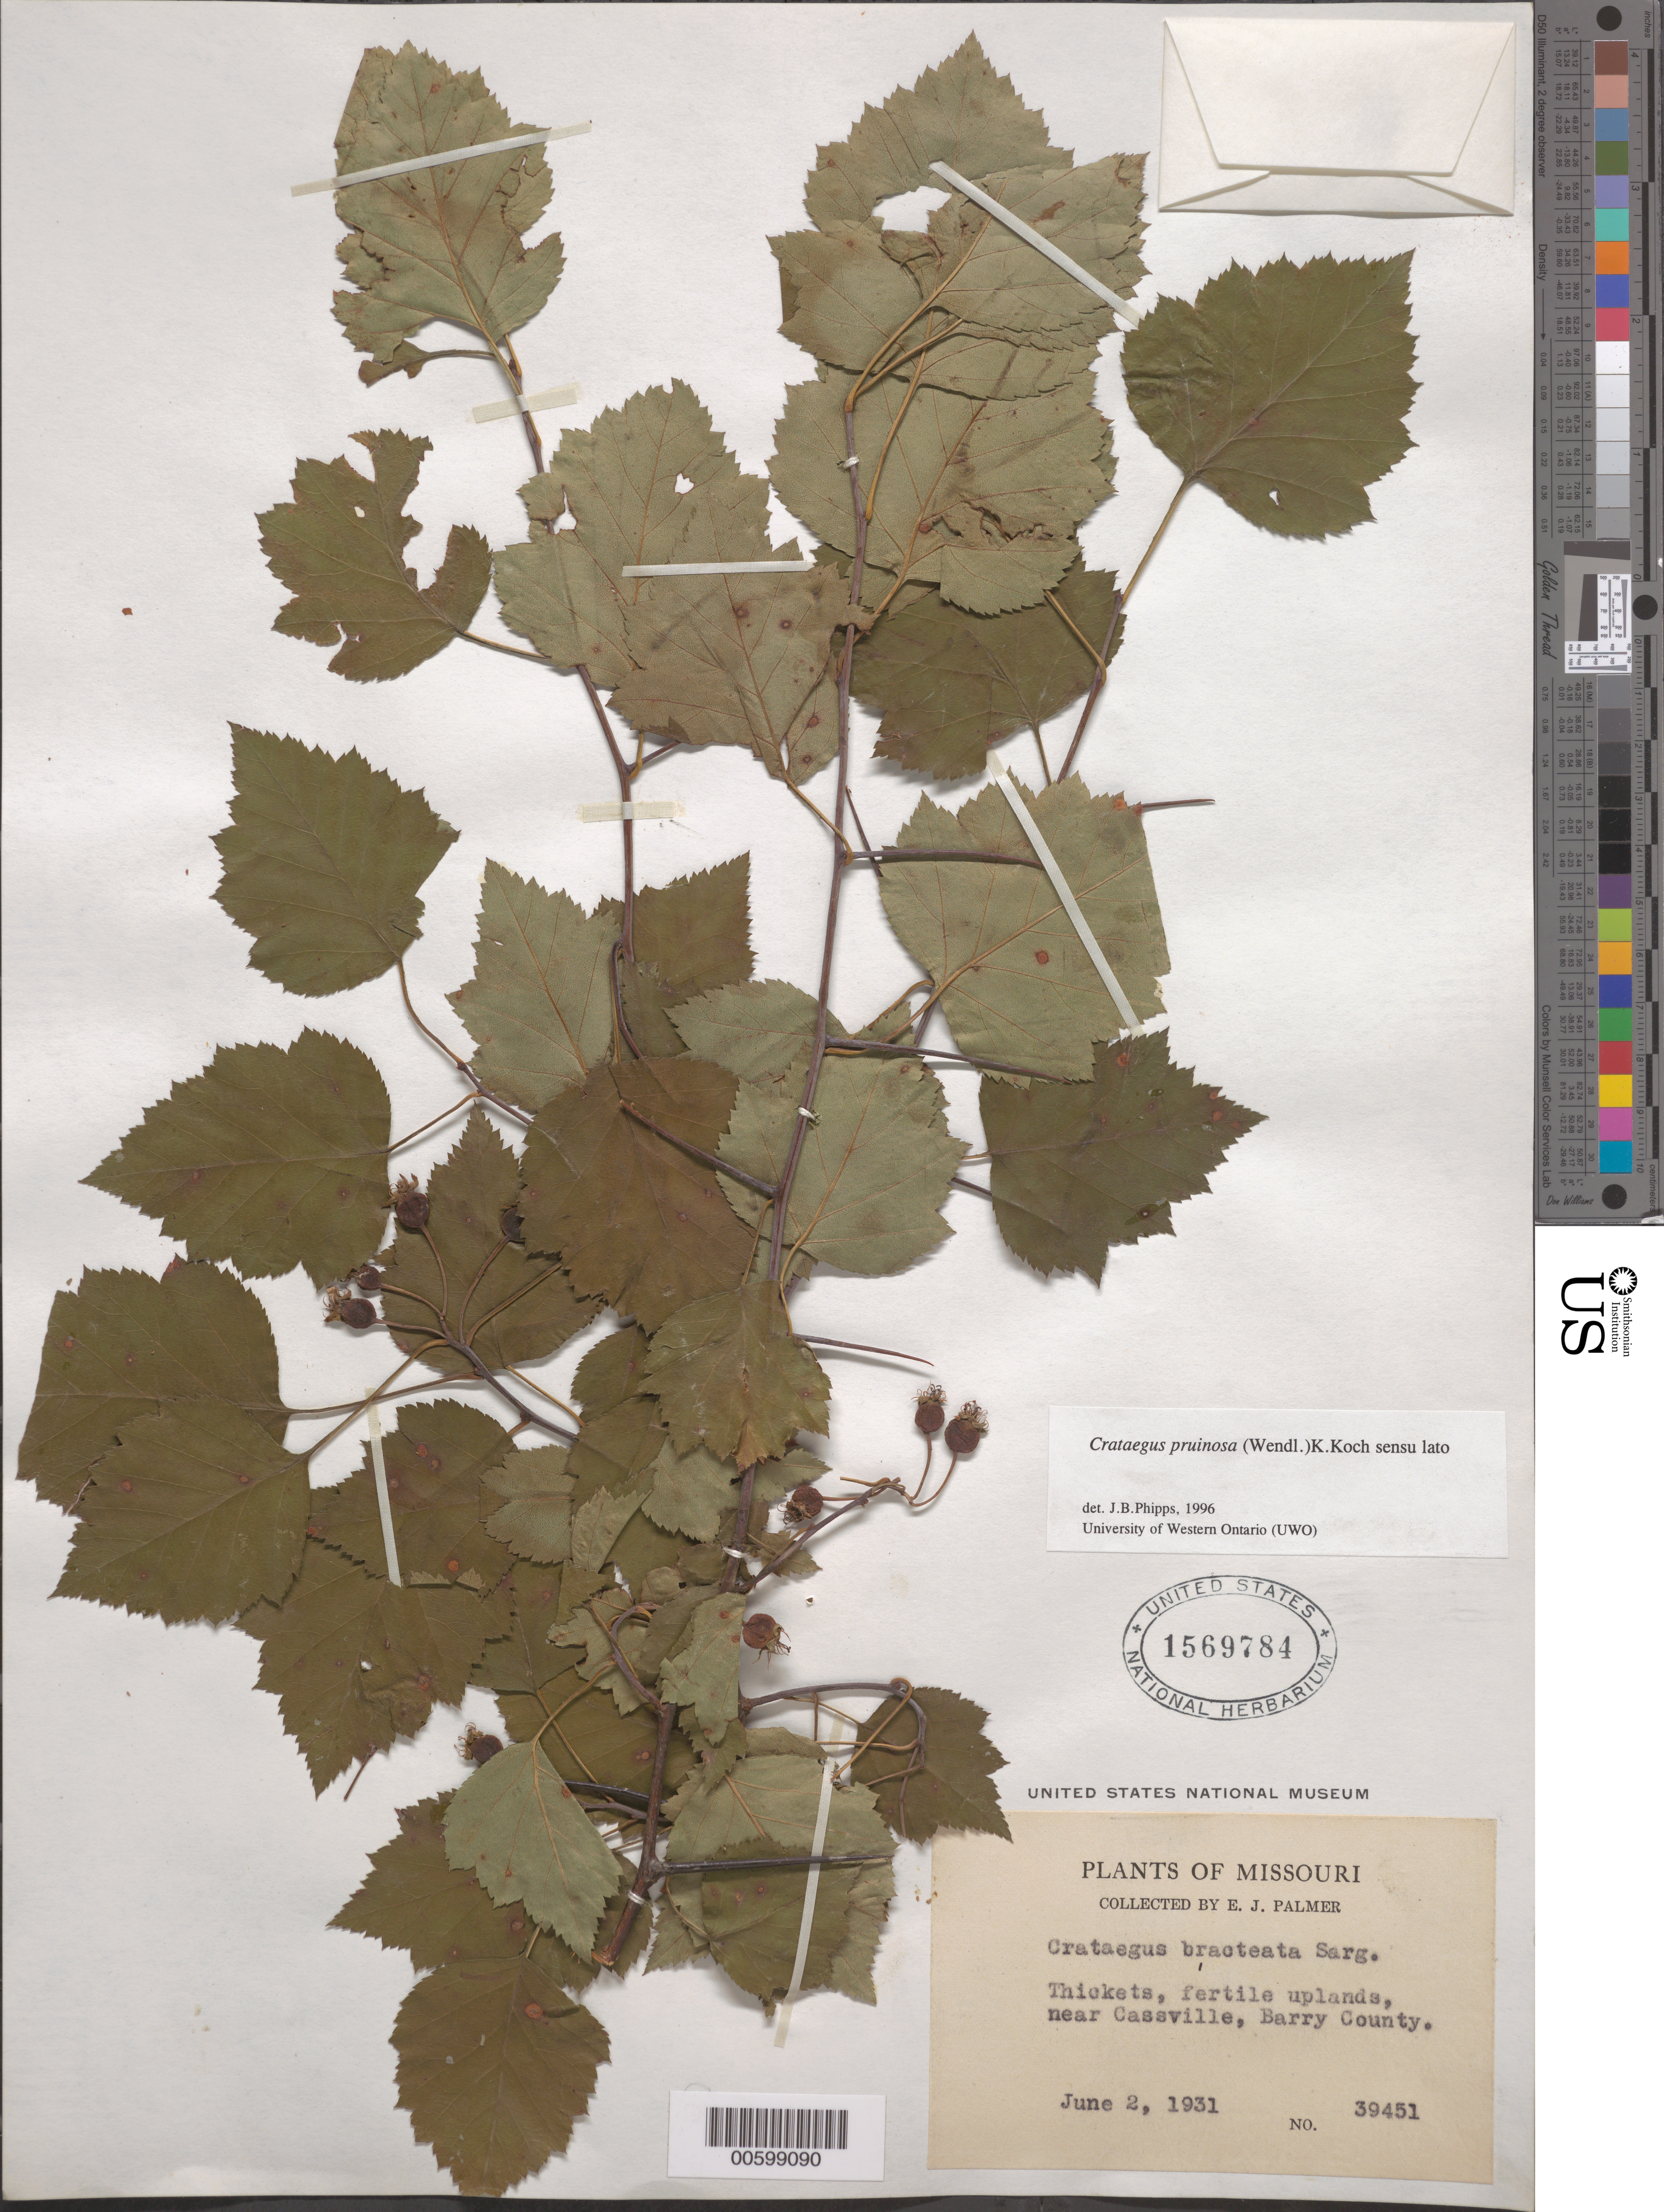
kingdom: Plantae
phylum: Tracheophyta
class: Magnoliopsida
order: Rosales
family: Rosaceae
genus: Crataegus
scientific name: Crataegus pruinosa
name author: (H.L. Wendl.) K. Koch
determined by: Phipps, James B., (UWO), University of Western Ontario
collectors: E. J. Palmer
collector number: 39451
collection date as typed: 02 Jun 1931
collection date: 1931-06-02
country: United States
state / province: Missouri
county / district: Barry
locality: Near Cassville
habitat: Thickets, fertile uplands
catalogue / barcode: US 1569784